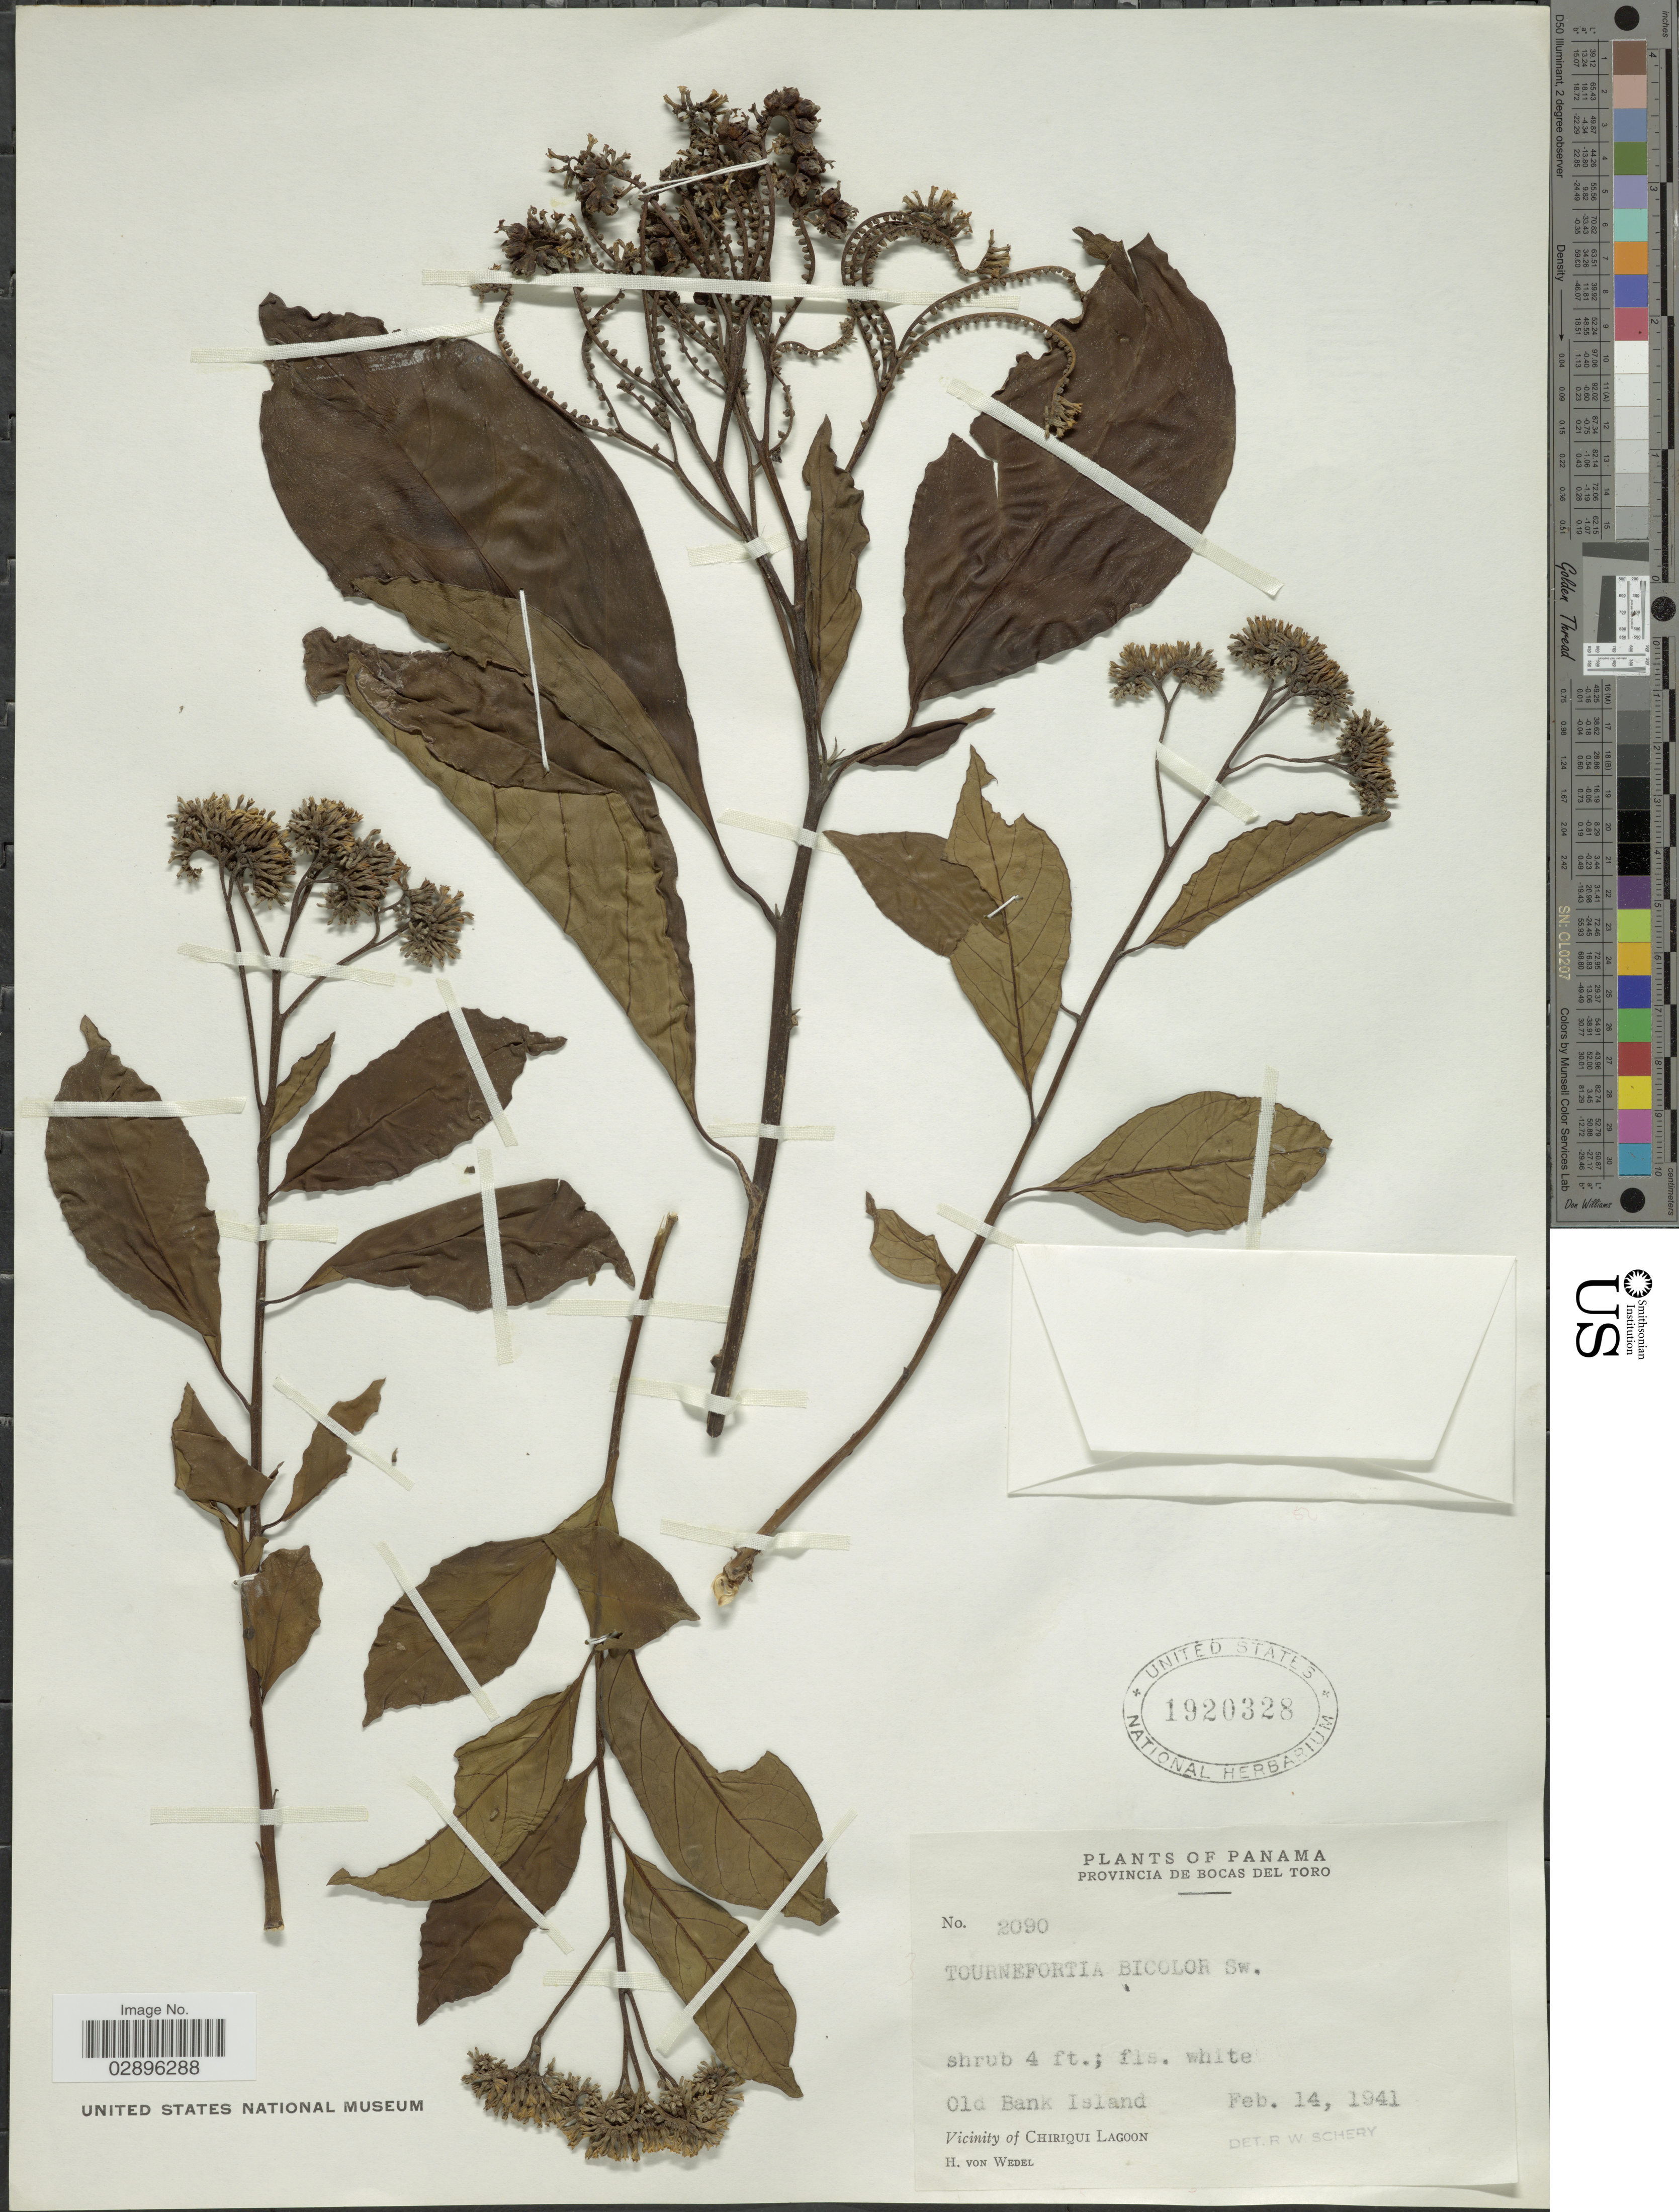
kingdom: Plantae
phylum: Tracheophyta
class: Magnoliopsida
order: Boraginales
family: Heliotropiaceae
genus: Tournefortia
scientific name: Tournefortia bicolor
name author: Sw.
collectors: H. von Wedel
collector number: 2090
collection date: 1941-02-14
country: Panama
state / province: Bocas del Toro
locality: Old Bank Island. Vicinity of Chiriqui Lagoon.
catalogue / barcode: US 1920328